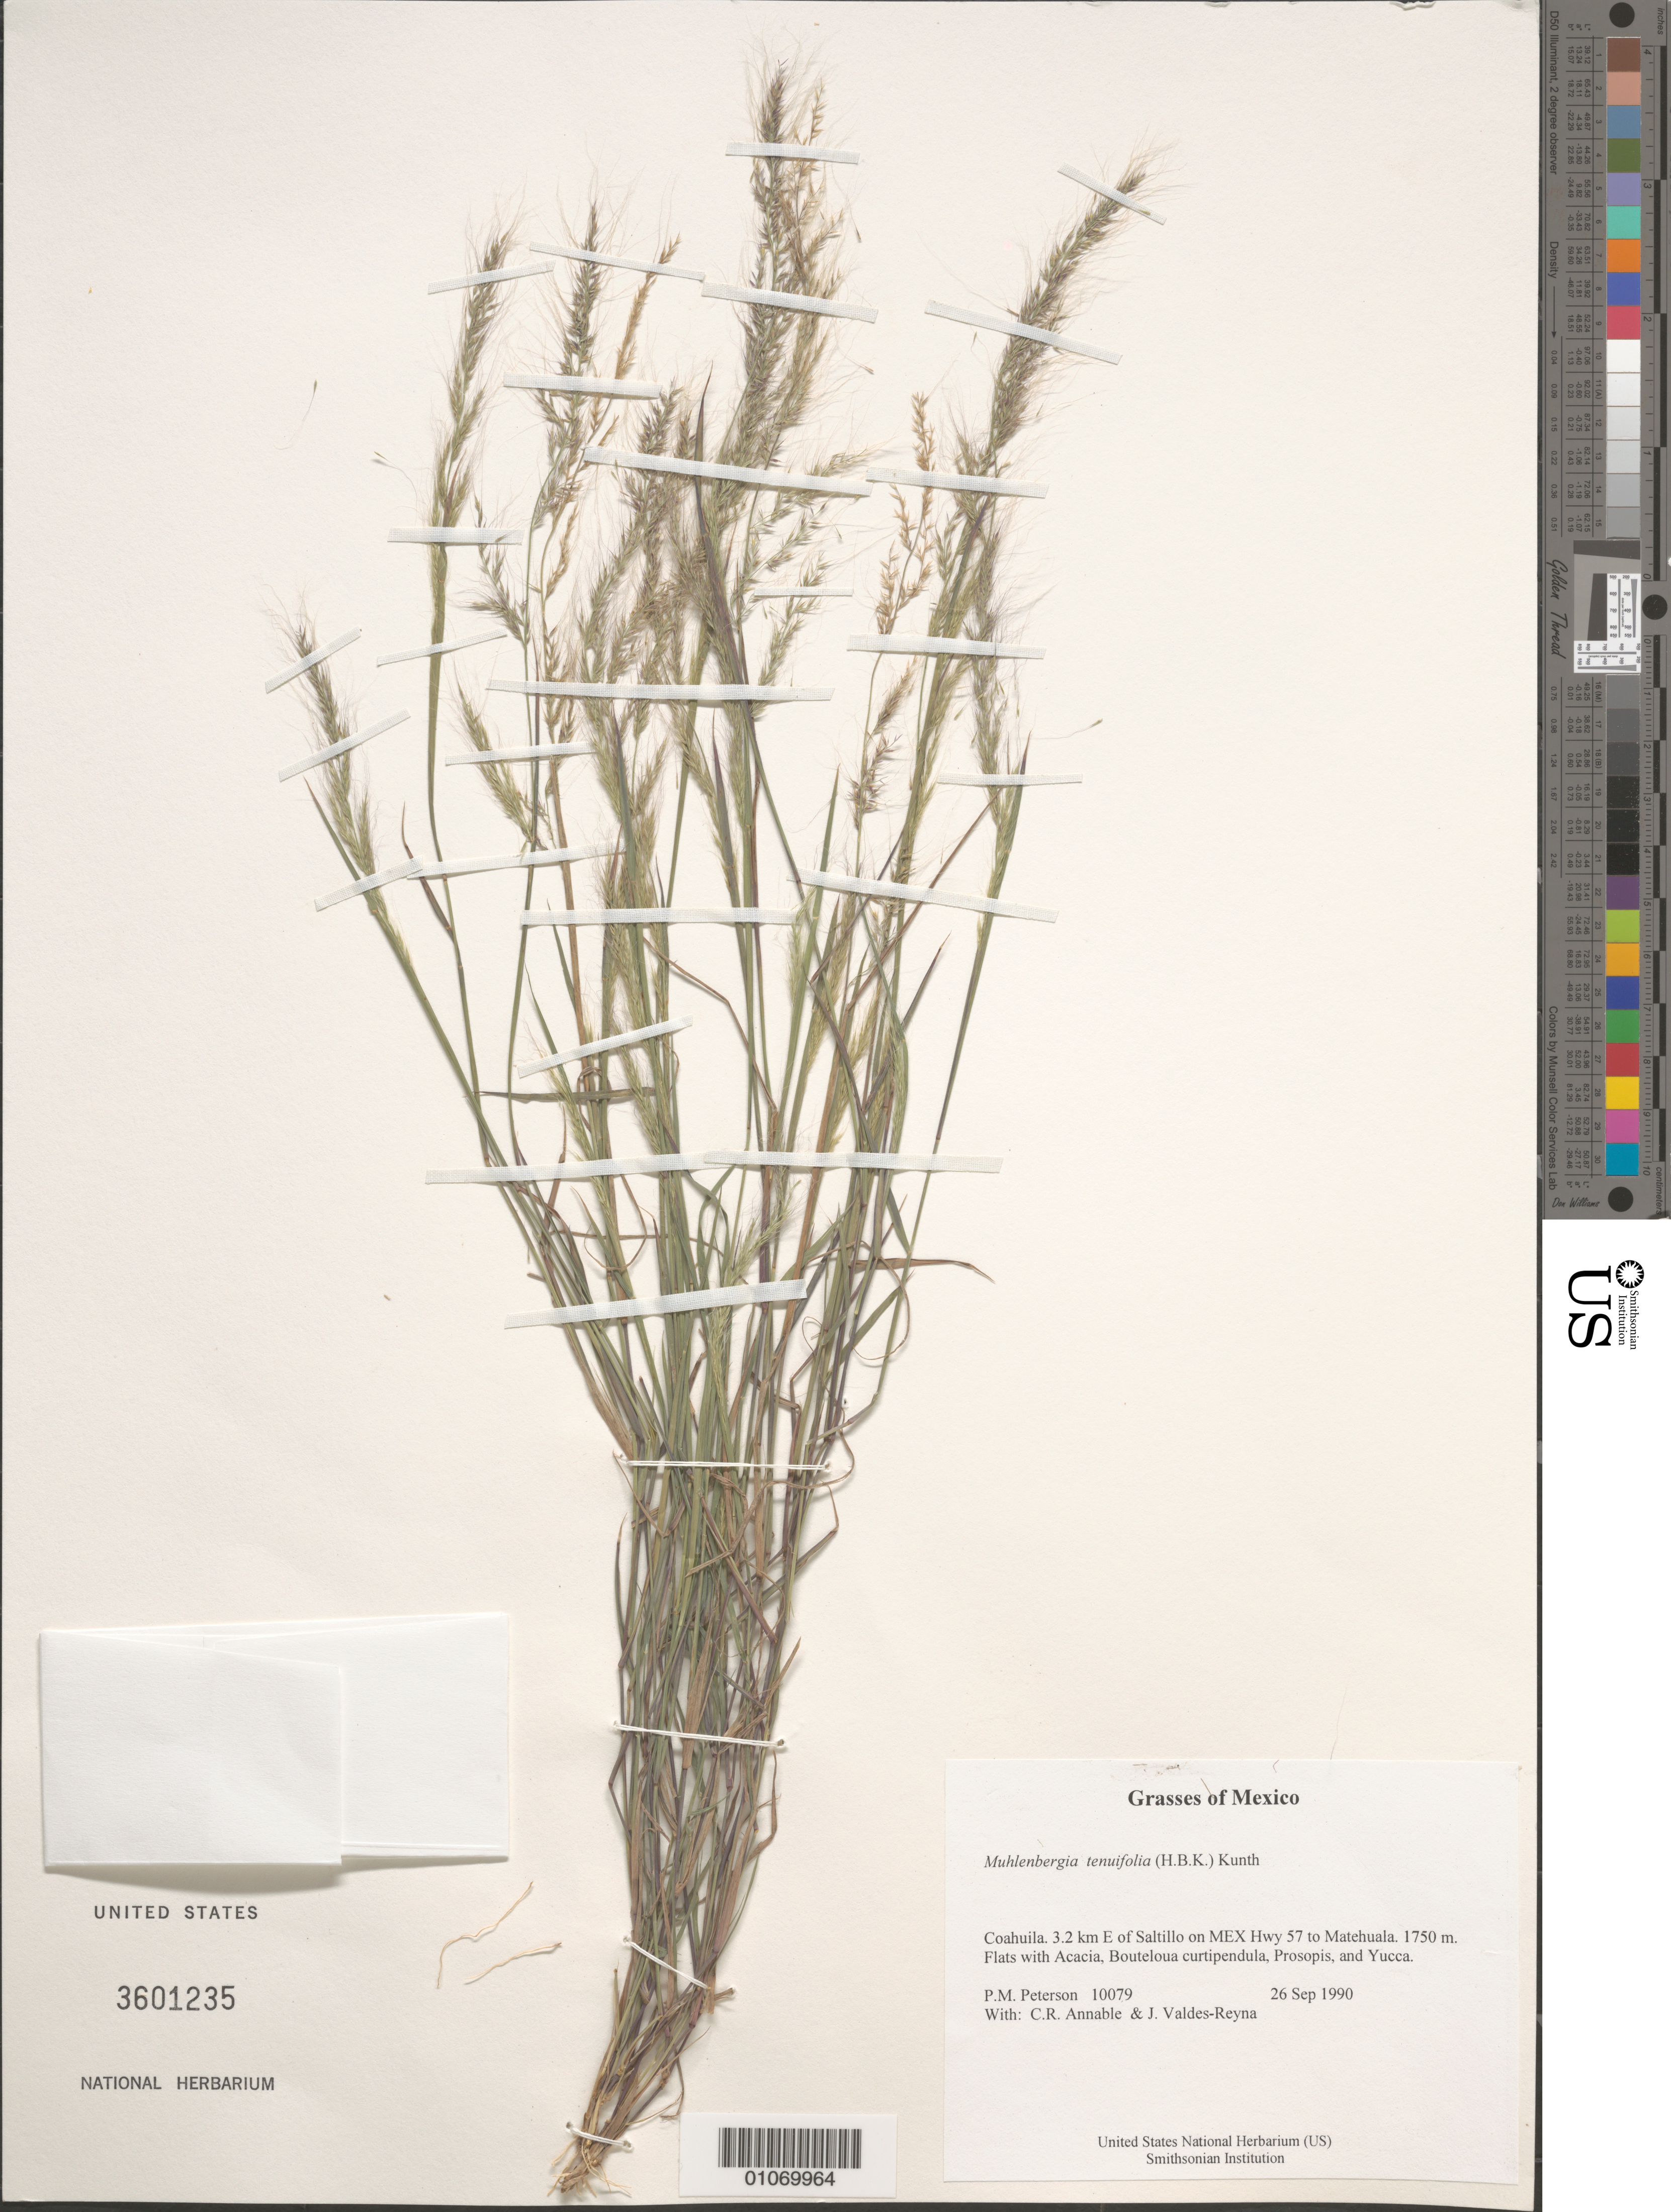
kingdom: Plantae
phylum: Tracheophyta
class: Liliopsida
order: Poales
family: Poaceae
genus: Muhlenbergia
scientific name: Muhlenbergia tenuifolia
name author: (Kunth) Kunth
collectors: P. M. Peterson, C. R. Annable & J. Valdés-Reyna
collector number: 10079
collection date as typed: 26 Sep 1990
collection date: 1990-09-26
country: Mexico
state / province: Coahuila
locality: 3.2 km E of Saltillo on MEX Hwy 57 to Matehuala.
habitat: Flats with Acacia, Bouteloua curtipendula, Prosopis, and Yucca.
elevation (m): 1750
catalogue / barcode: US 3601235